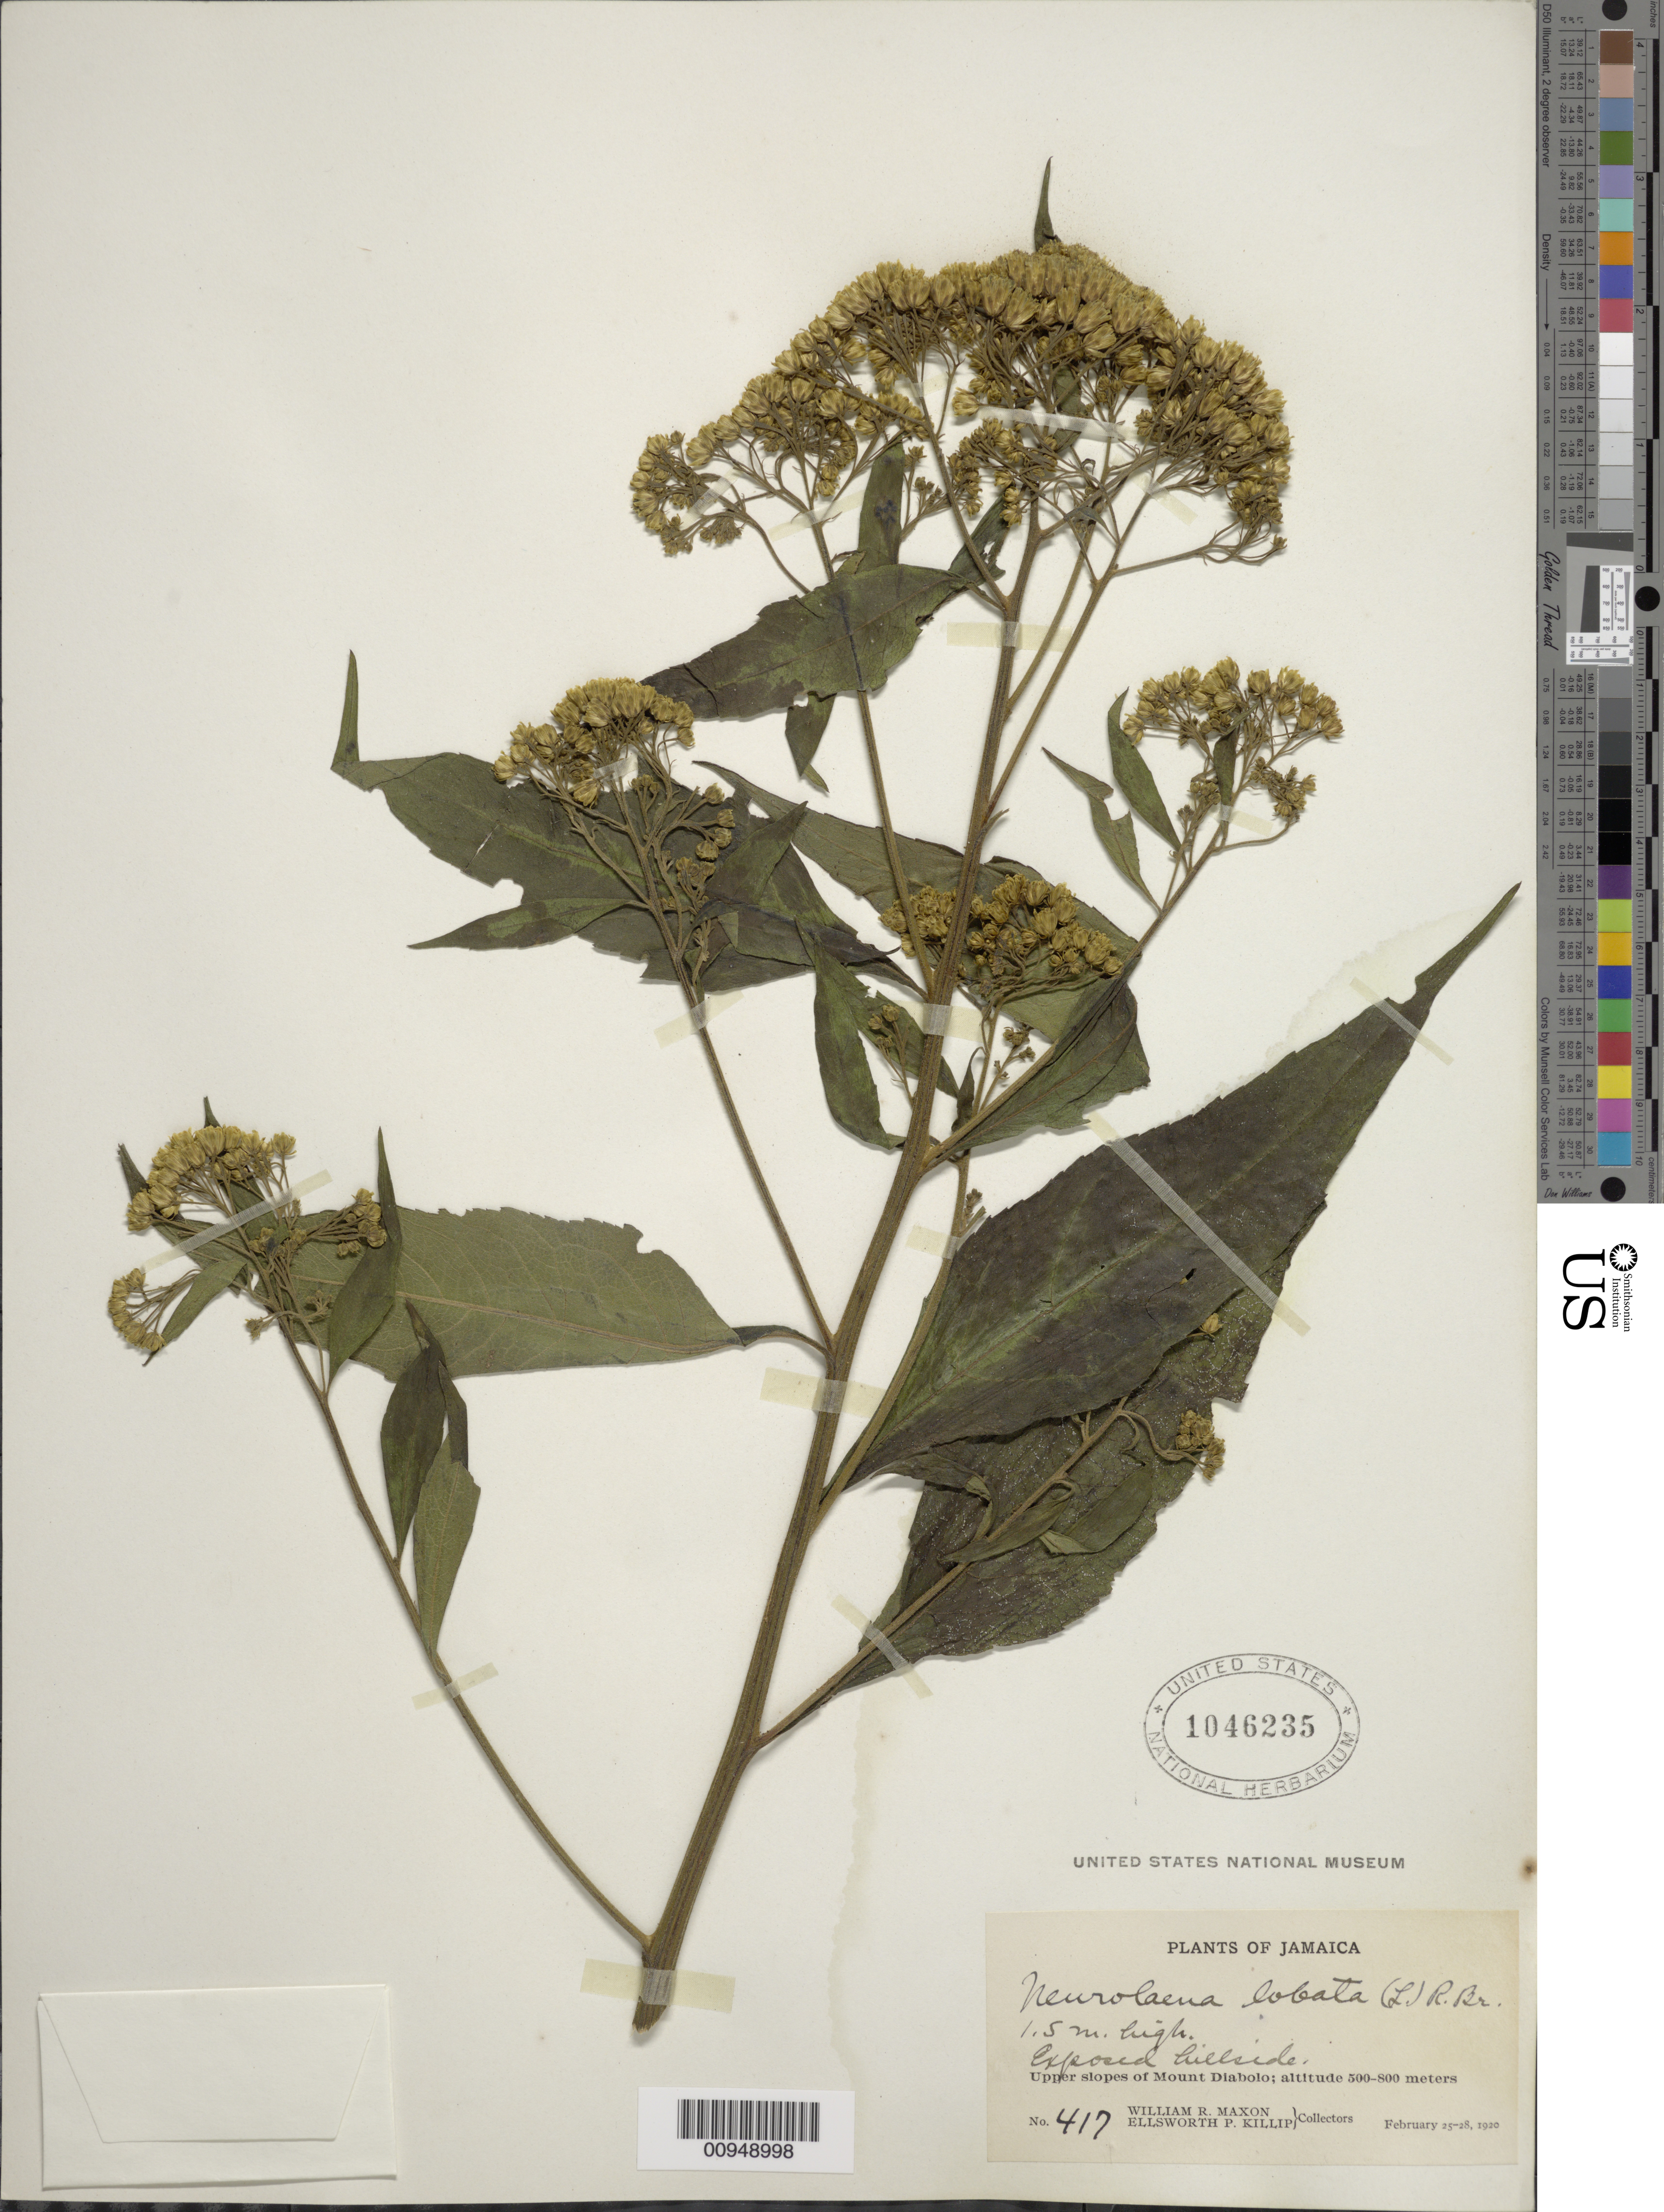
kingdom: Plantae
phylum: Tracheophyta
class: Magnoliopsida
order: Asterales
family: Asteraceae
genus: Neurolaena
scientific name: Neurolaena lobata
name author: (L.) R. Br. ex Cass.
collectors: W. R. Maxon & E. P. Killip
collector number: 417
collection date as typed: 25 Feb 1920 to 28 Feb 1920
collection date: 1920-02-25/1920-02-28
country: Jamaica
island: Jamaica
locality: hillside of upper slopes of Mount Diabolo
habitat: Exposed hillside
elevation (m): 500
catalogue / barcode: US 1046235